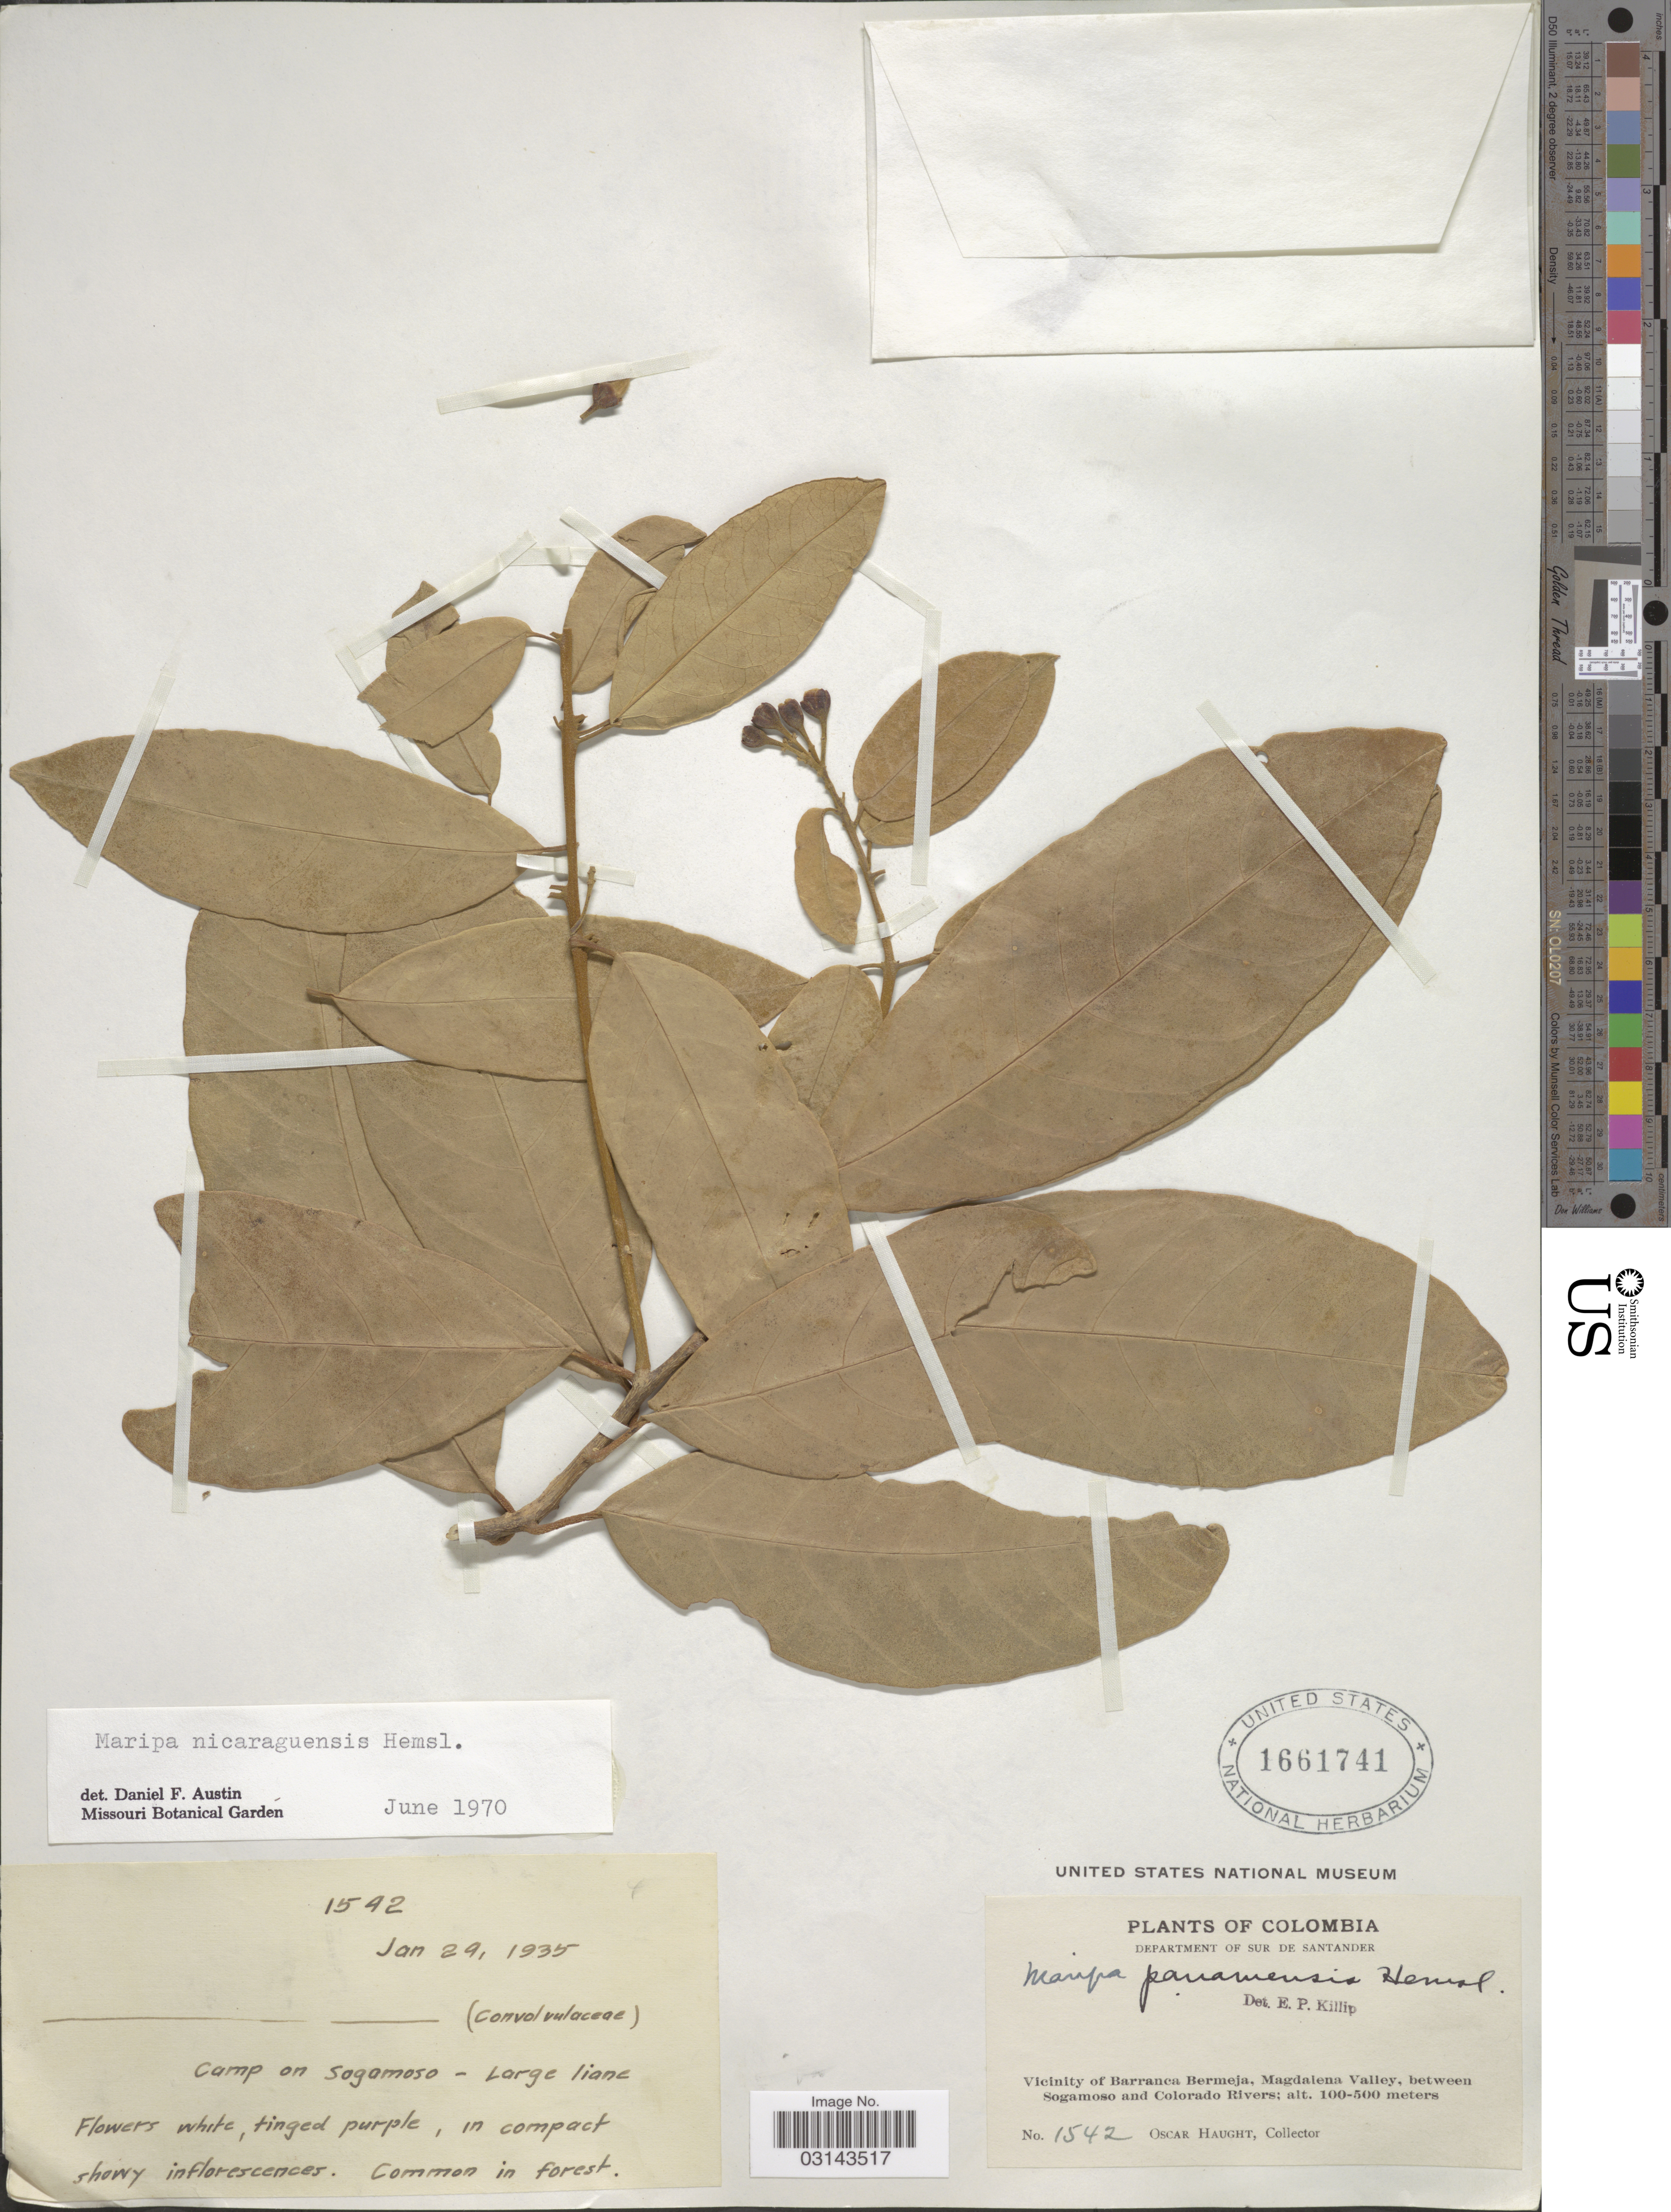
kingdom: Plantae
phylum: Tracheophyta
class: Magnoliopsida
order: Solanales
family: Convolvulaceae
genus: Maripa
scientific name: Maripa nicaraguensis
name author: Hemsl.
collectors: O. L. Haught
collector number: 1542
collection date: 1935-06-24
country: Colombia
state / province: Santander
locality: Camp on Sogamoso. Department of Sur de Santander. Vicinity of Barranca Bermeja, Magdalena Valley, between Sogamoso and Colorado Rivers.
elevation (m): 100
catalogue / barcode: US 1661741